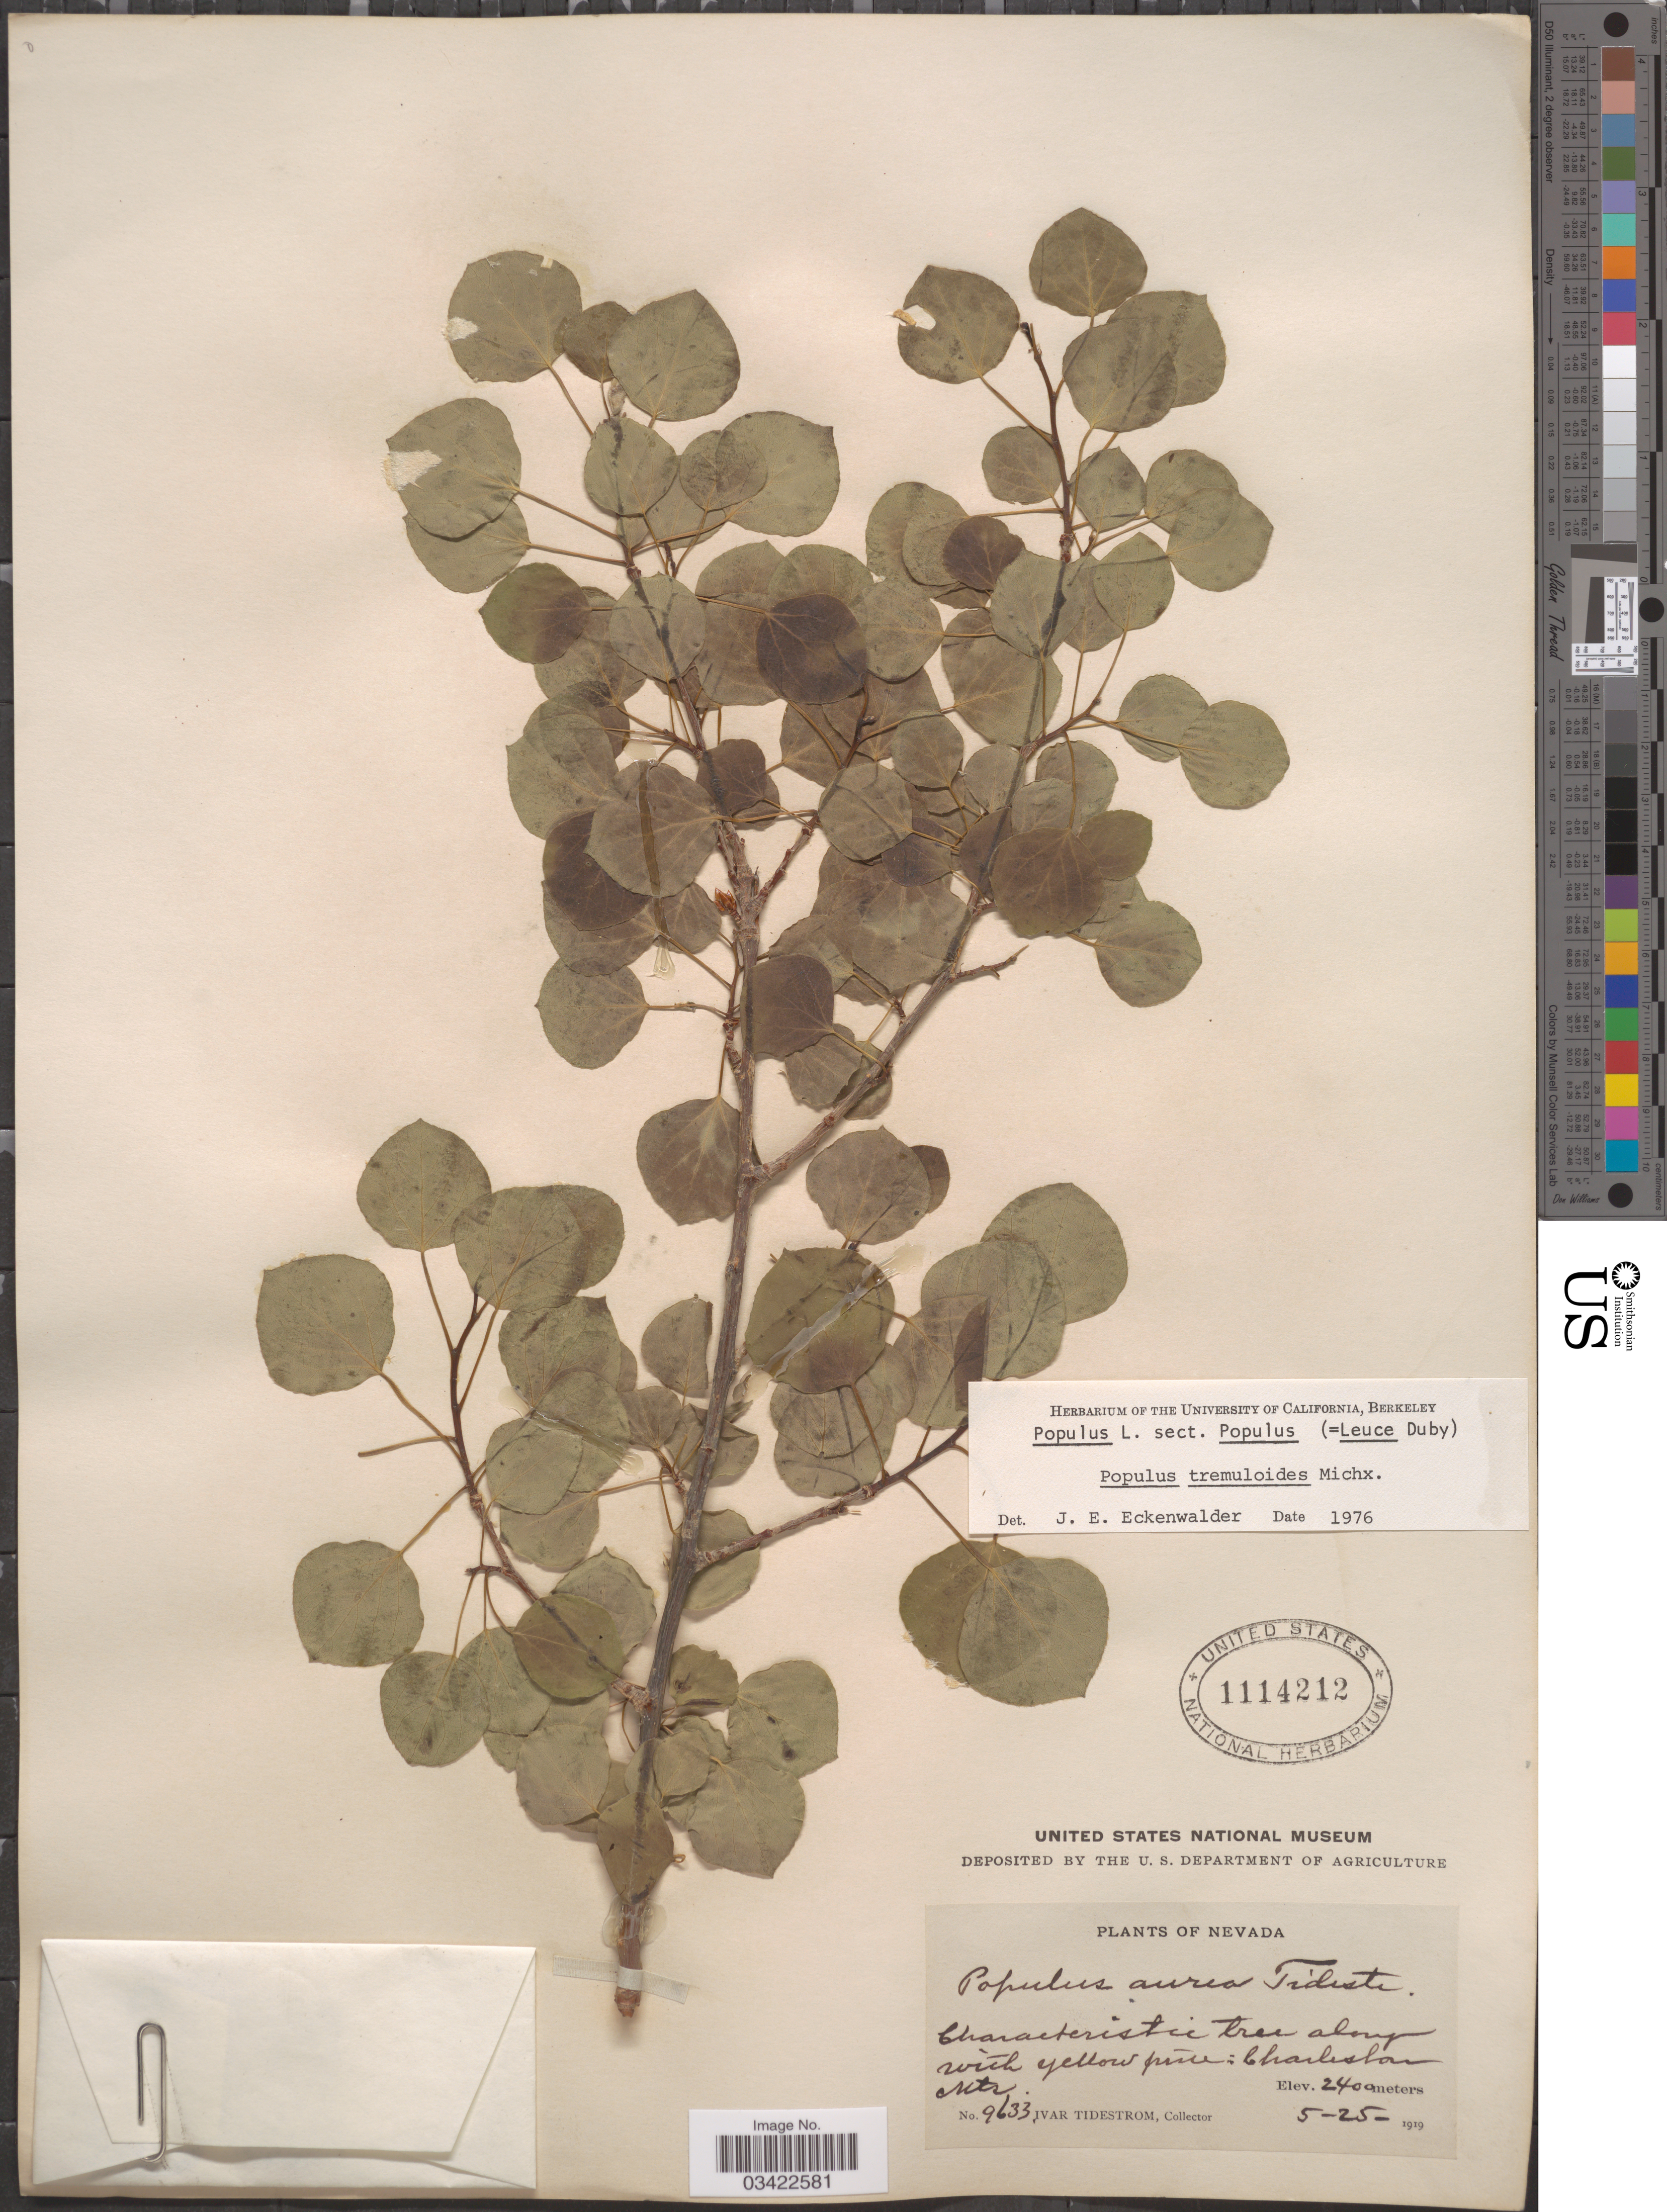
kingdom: Plantae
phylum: Tracheophyta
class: Magnoliopsida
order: Malpighiales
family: Salicaceae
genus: Populus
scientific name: Populus tremuloides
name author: Michx.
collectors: I. F. Tidestrom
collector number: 9633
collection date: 1919-05-25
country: United States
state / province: Nevada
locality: Charleston Mts.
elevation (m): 2400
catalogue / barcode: US 1114212